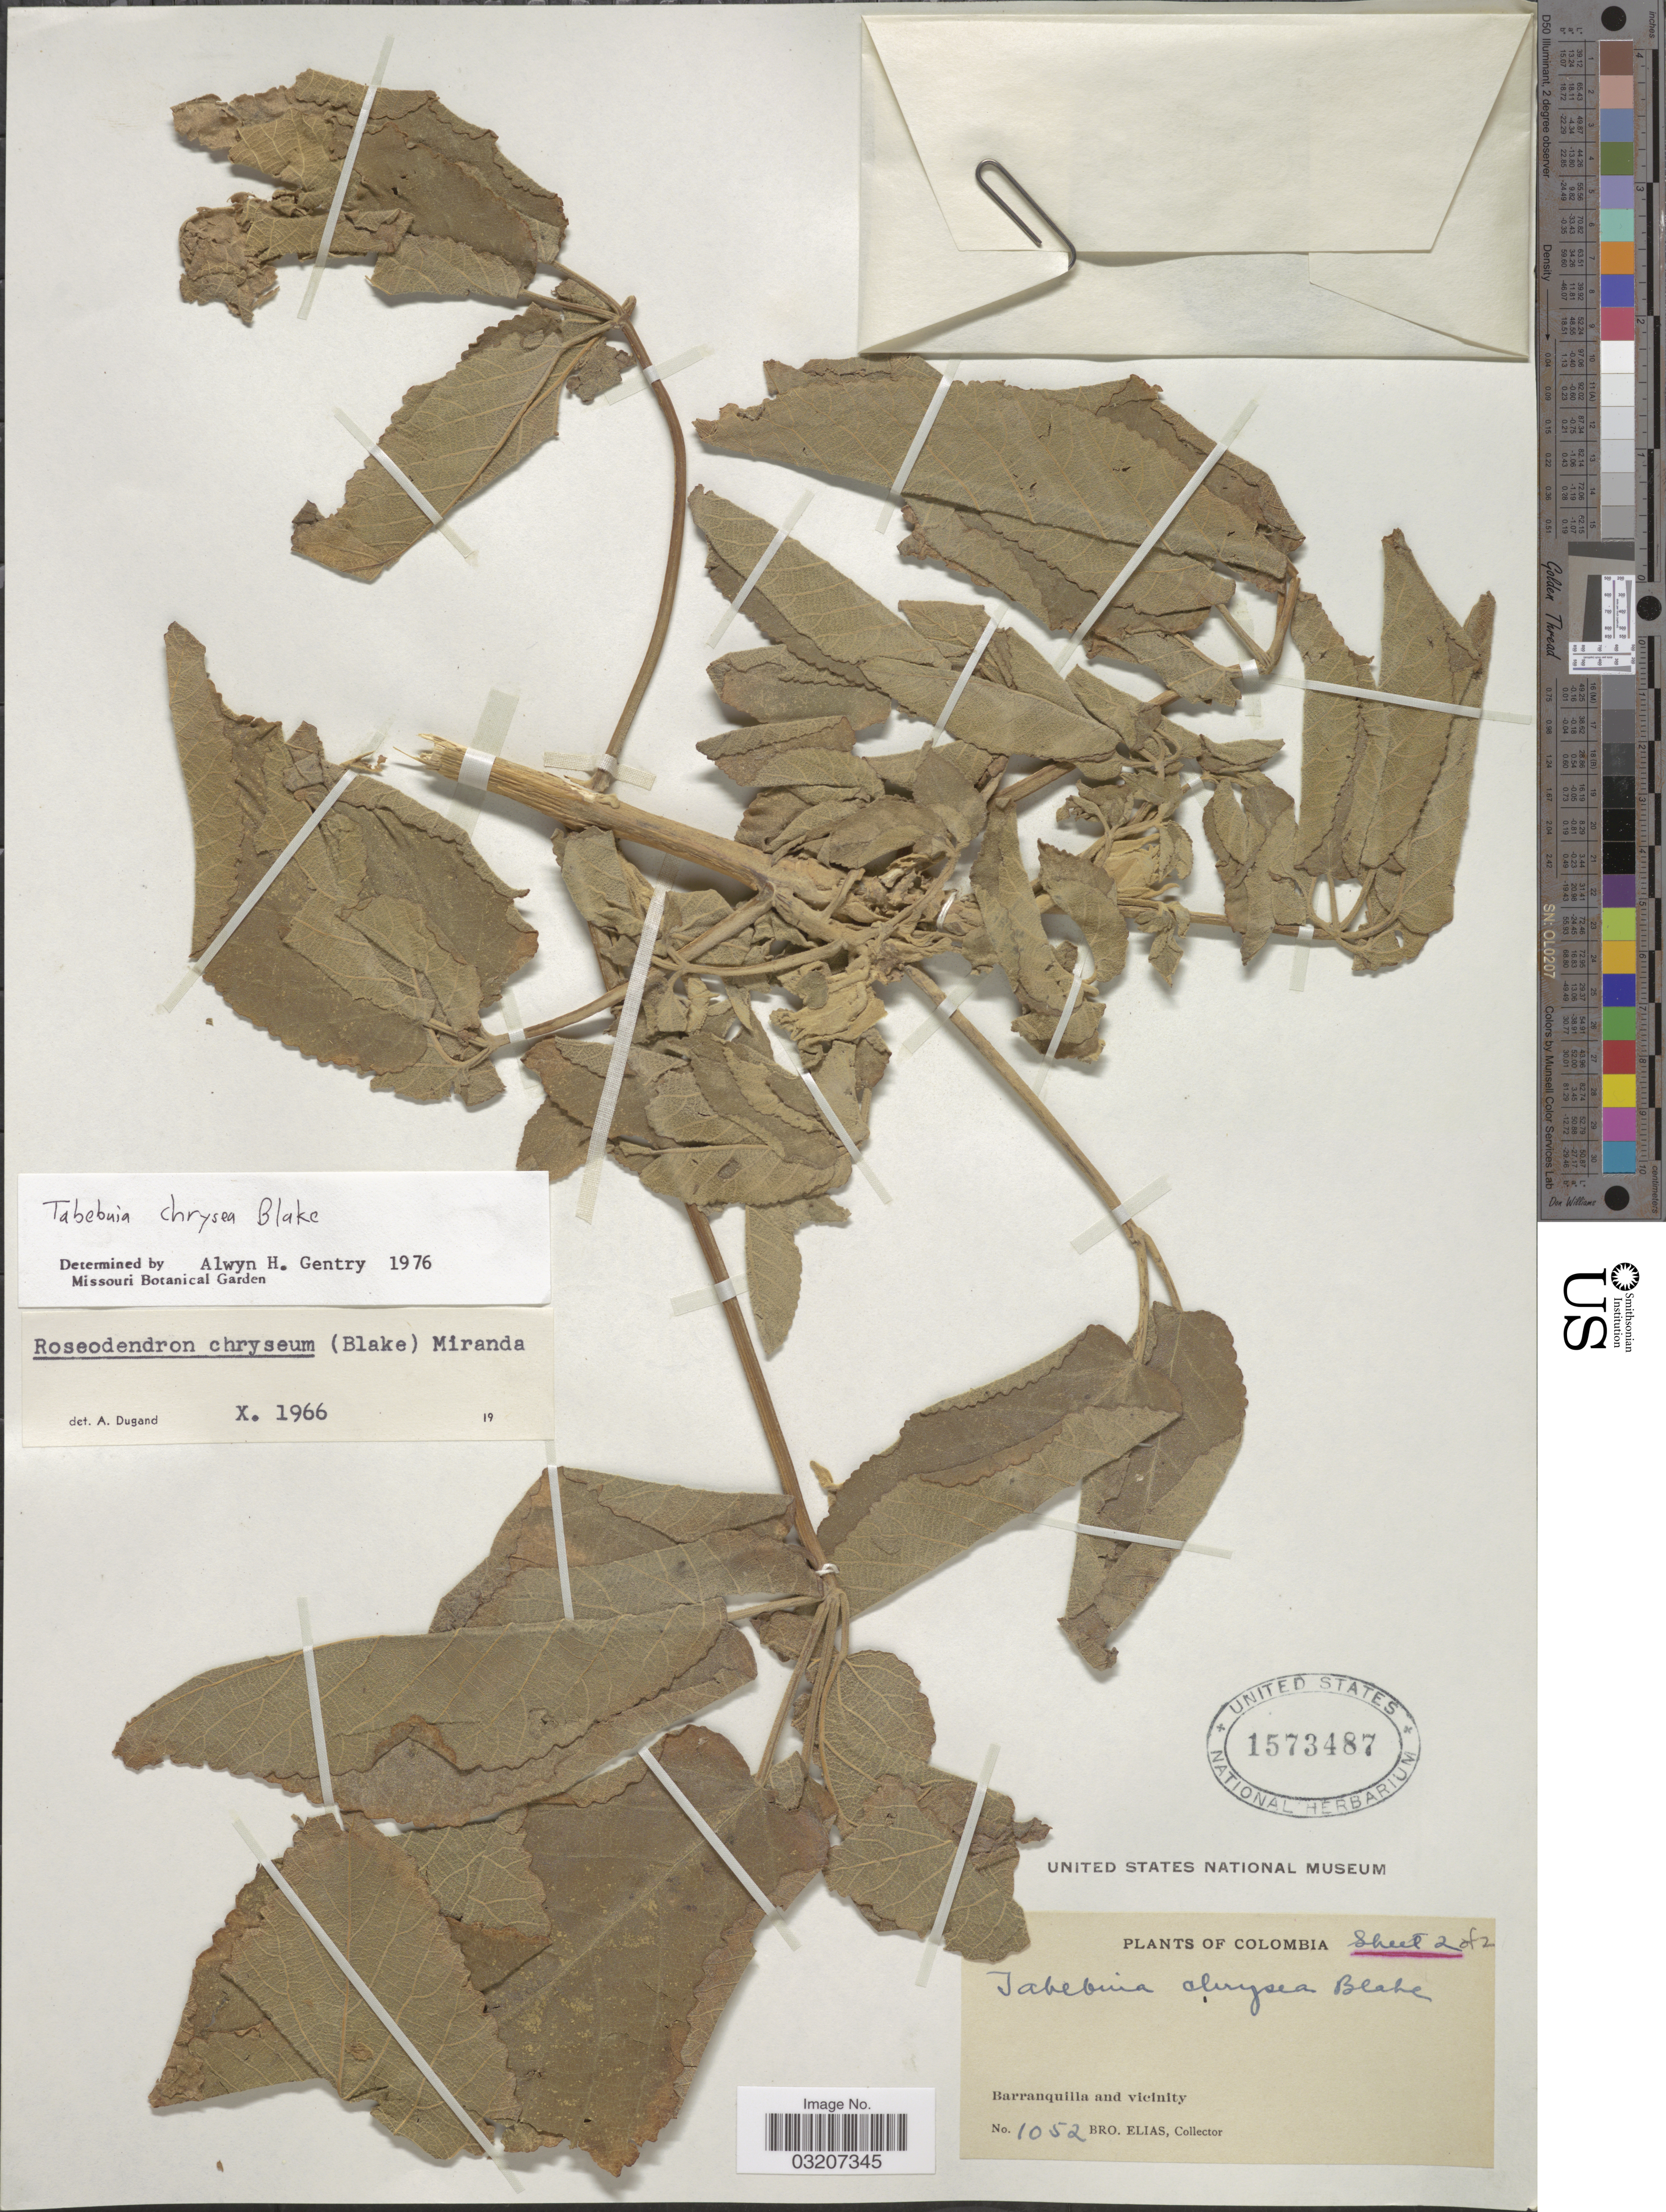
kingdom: Plantae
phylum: Tracheophyta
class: Magnoliopsida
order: Lamiales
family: Bignoniaceae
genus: Roseodendron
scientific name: Roseodendron chryseum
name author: (S.F. Blake) Miranda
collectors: Bro. Elias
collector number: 1052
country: Colombia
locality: Barranquilla and vicinity.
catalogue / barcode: US 1573487